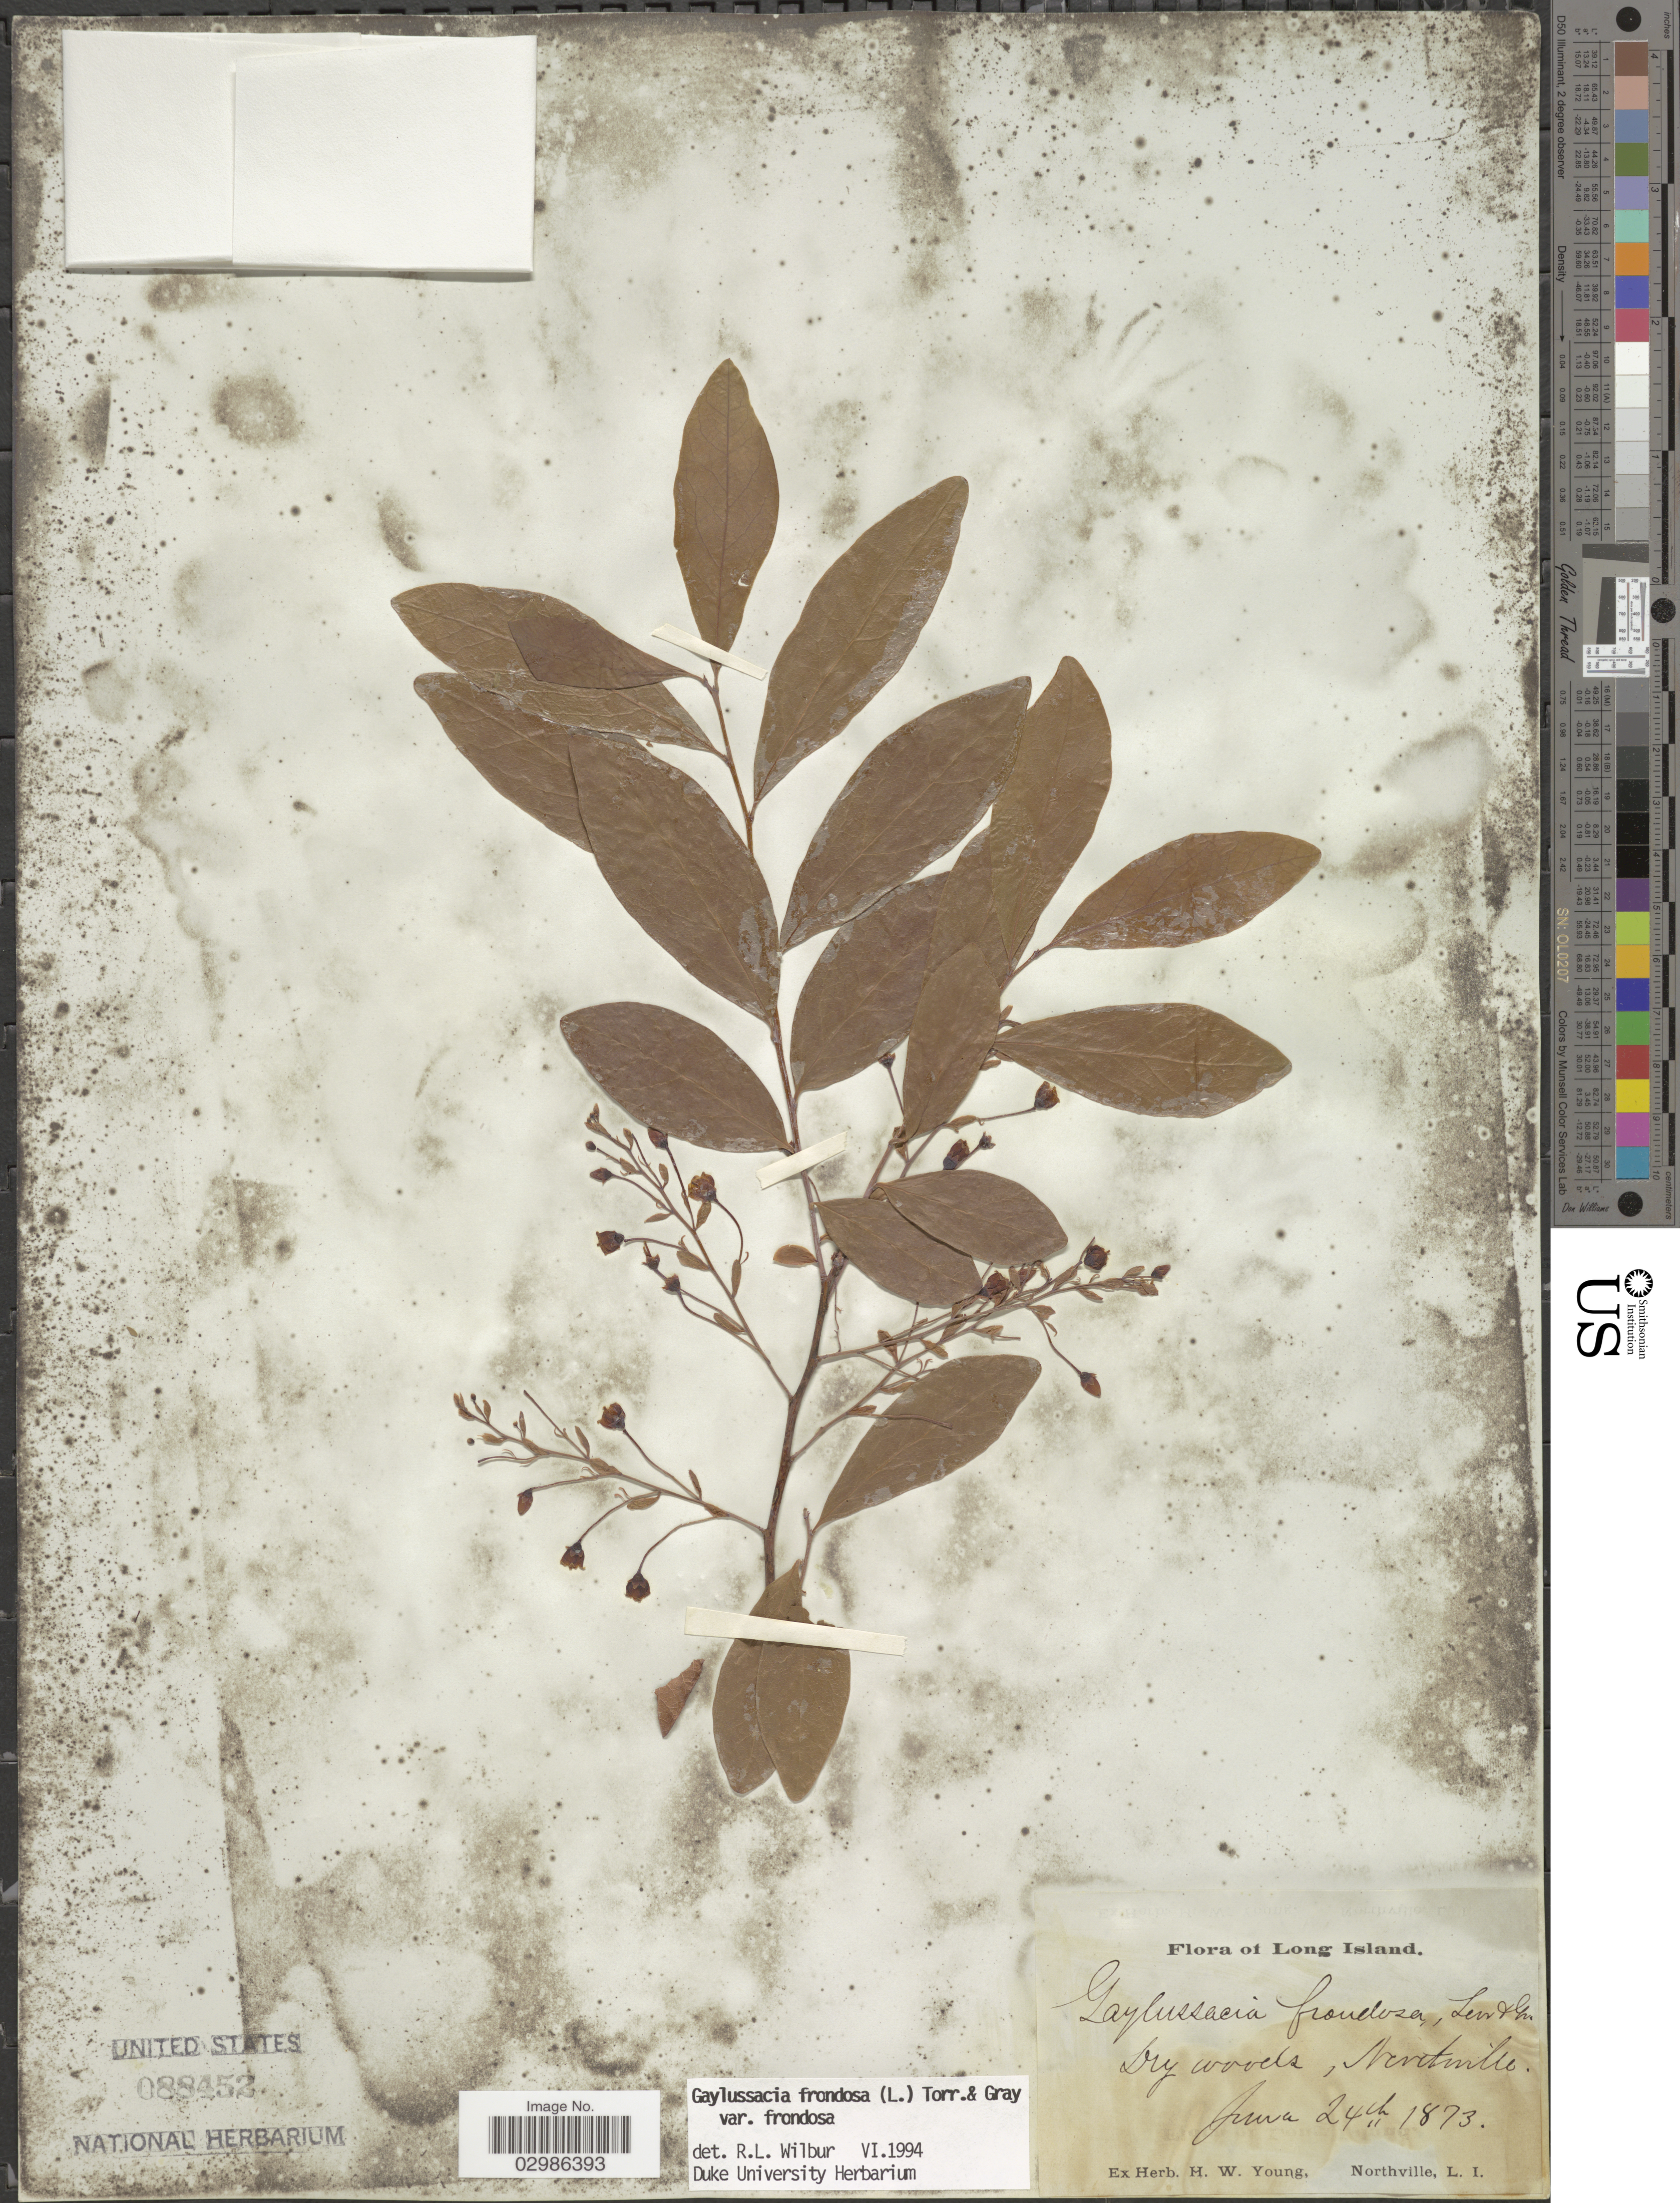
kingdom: Plantae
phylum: Tracheophyta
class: Magnoliopsida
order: Ericales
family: Ericaceae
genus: Gaylussacia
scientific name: Gaylussacia frondosa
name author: (L.) Torr. & A. Gray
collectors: ex herb. H.W. Young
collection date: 1873-06-24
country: United States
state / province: New York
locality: Northville. Long Island.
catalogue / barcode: US 88452